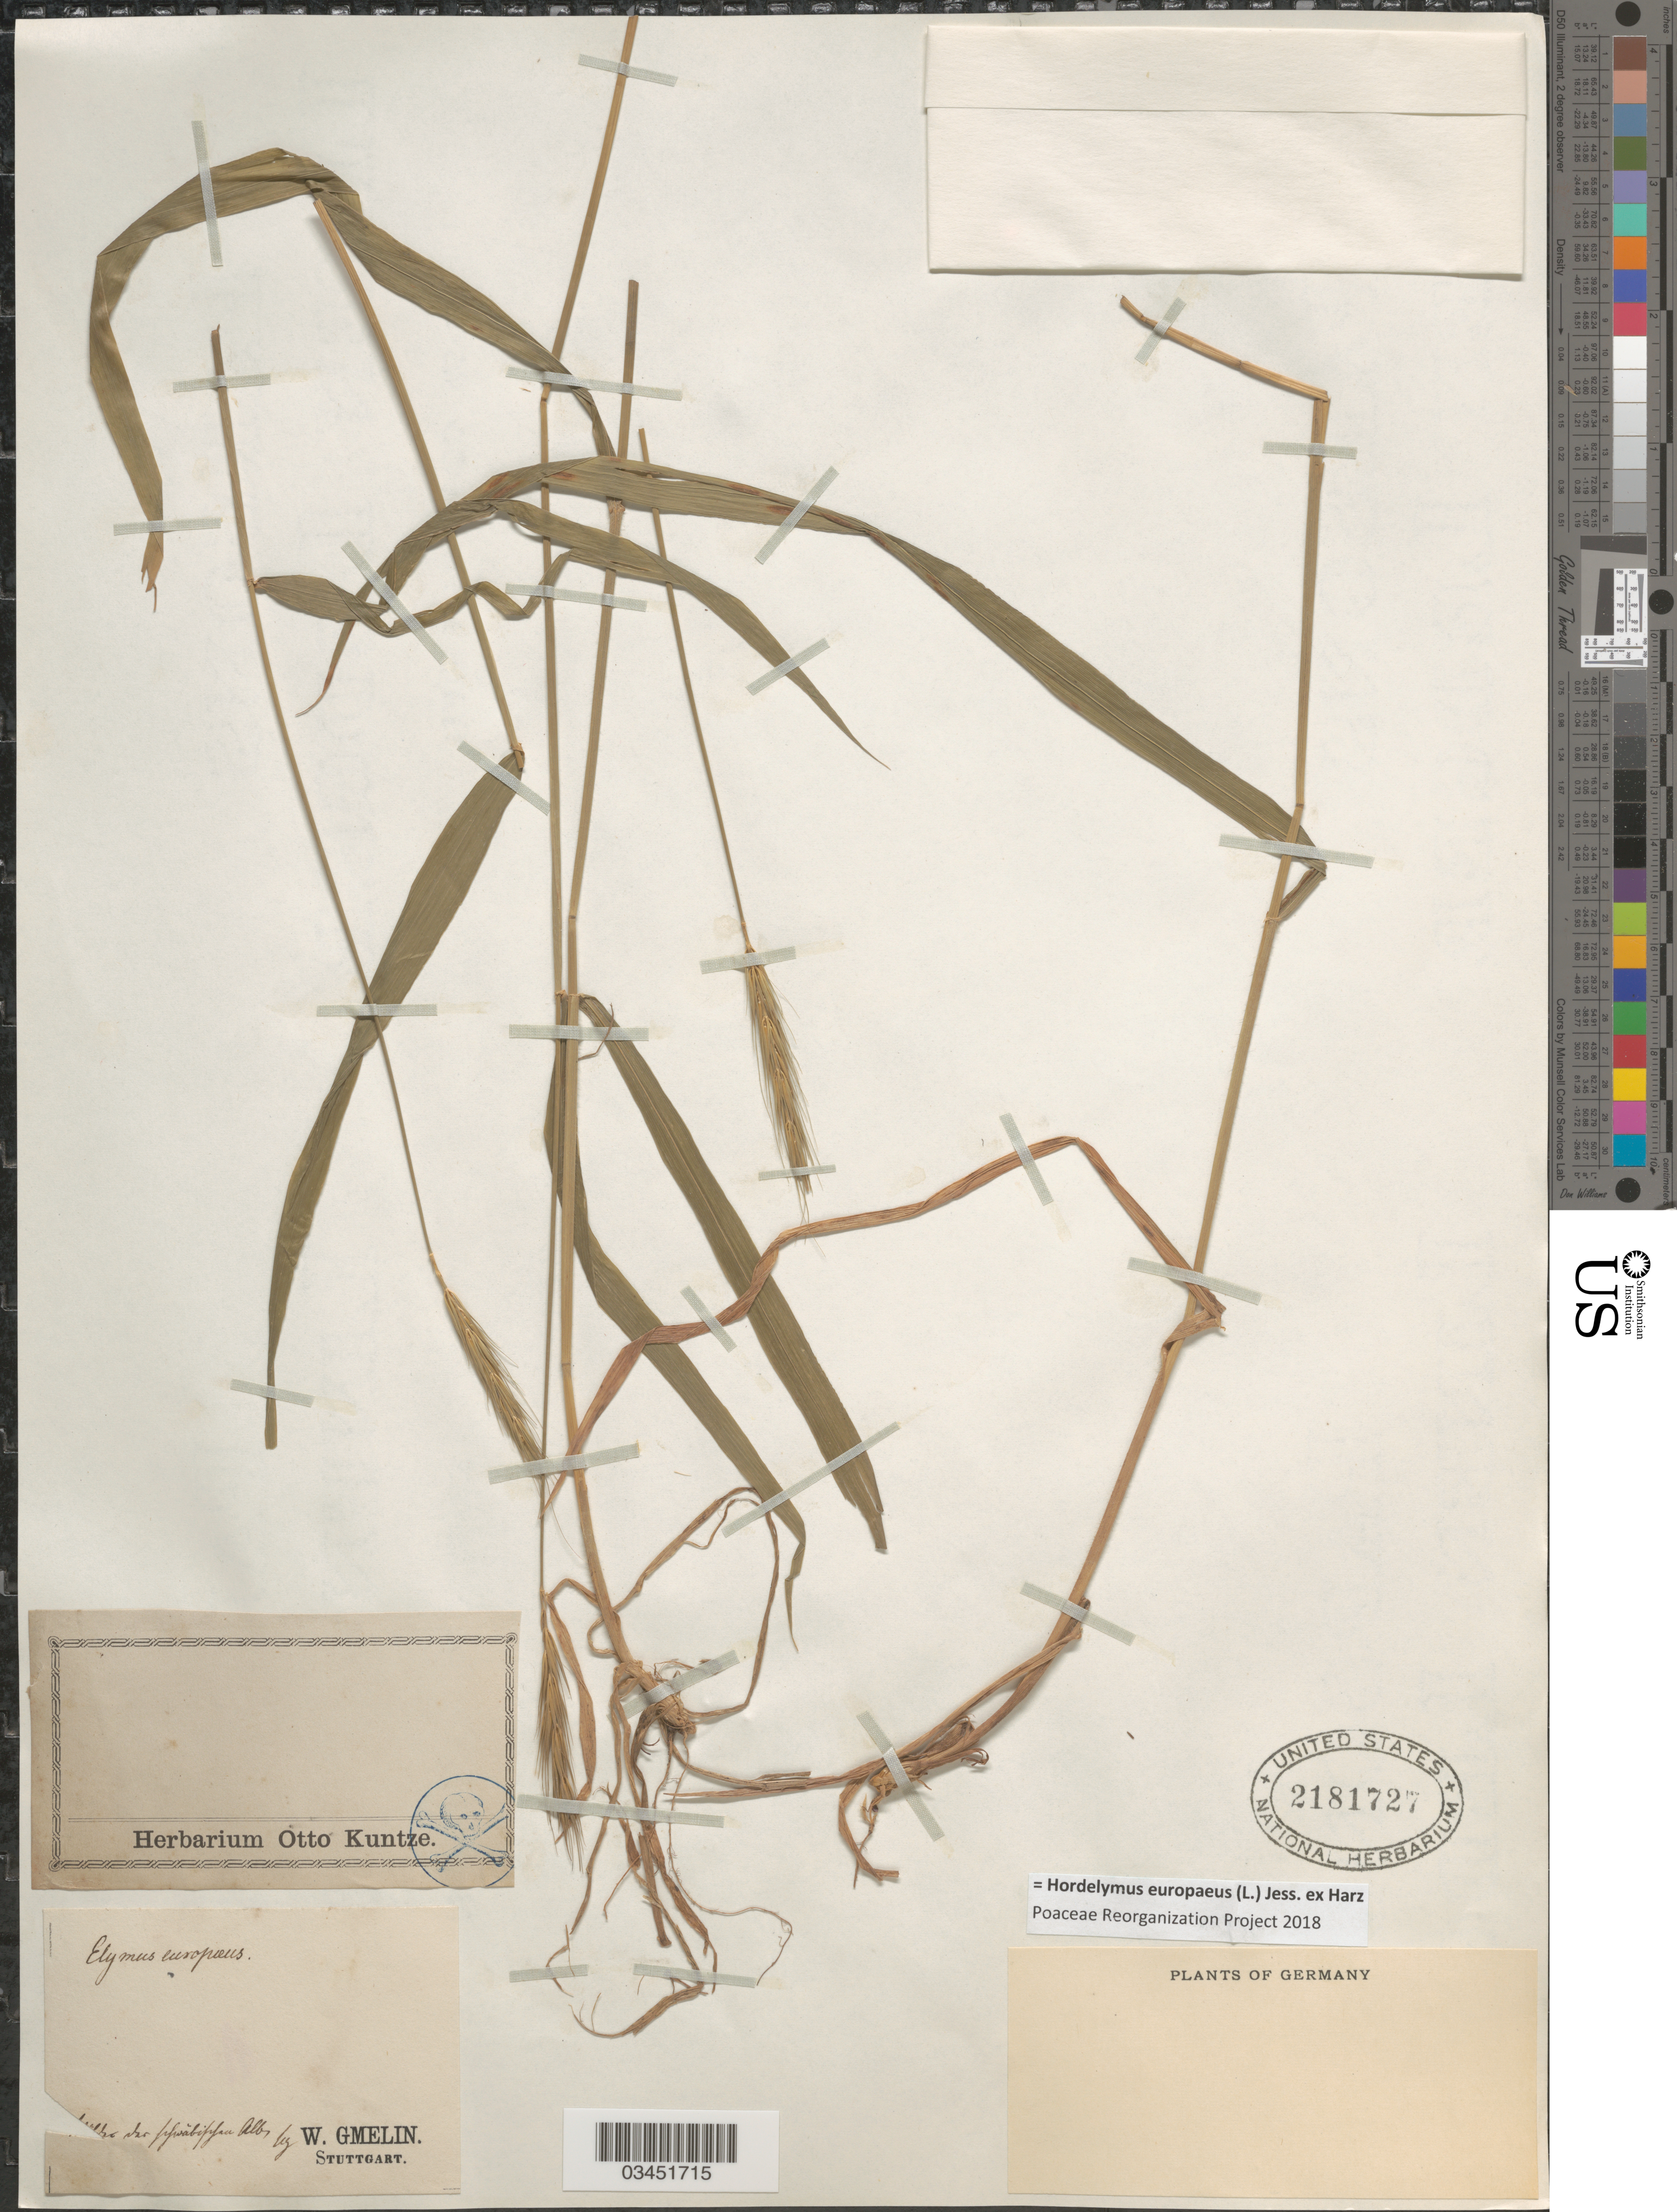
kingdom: Plantae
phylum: Tracheophyta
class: Liliopsida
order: Poales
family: Poaceae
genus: Hordelymus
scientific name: Hordelymus europaeus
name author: (L.) Jess. ex Harz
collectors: W. Gmelin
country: Germany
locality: [illegible text] der [illegible text] Albe.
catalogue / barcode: US 2181727